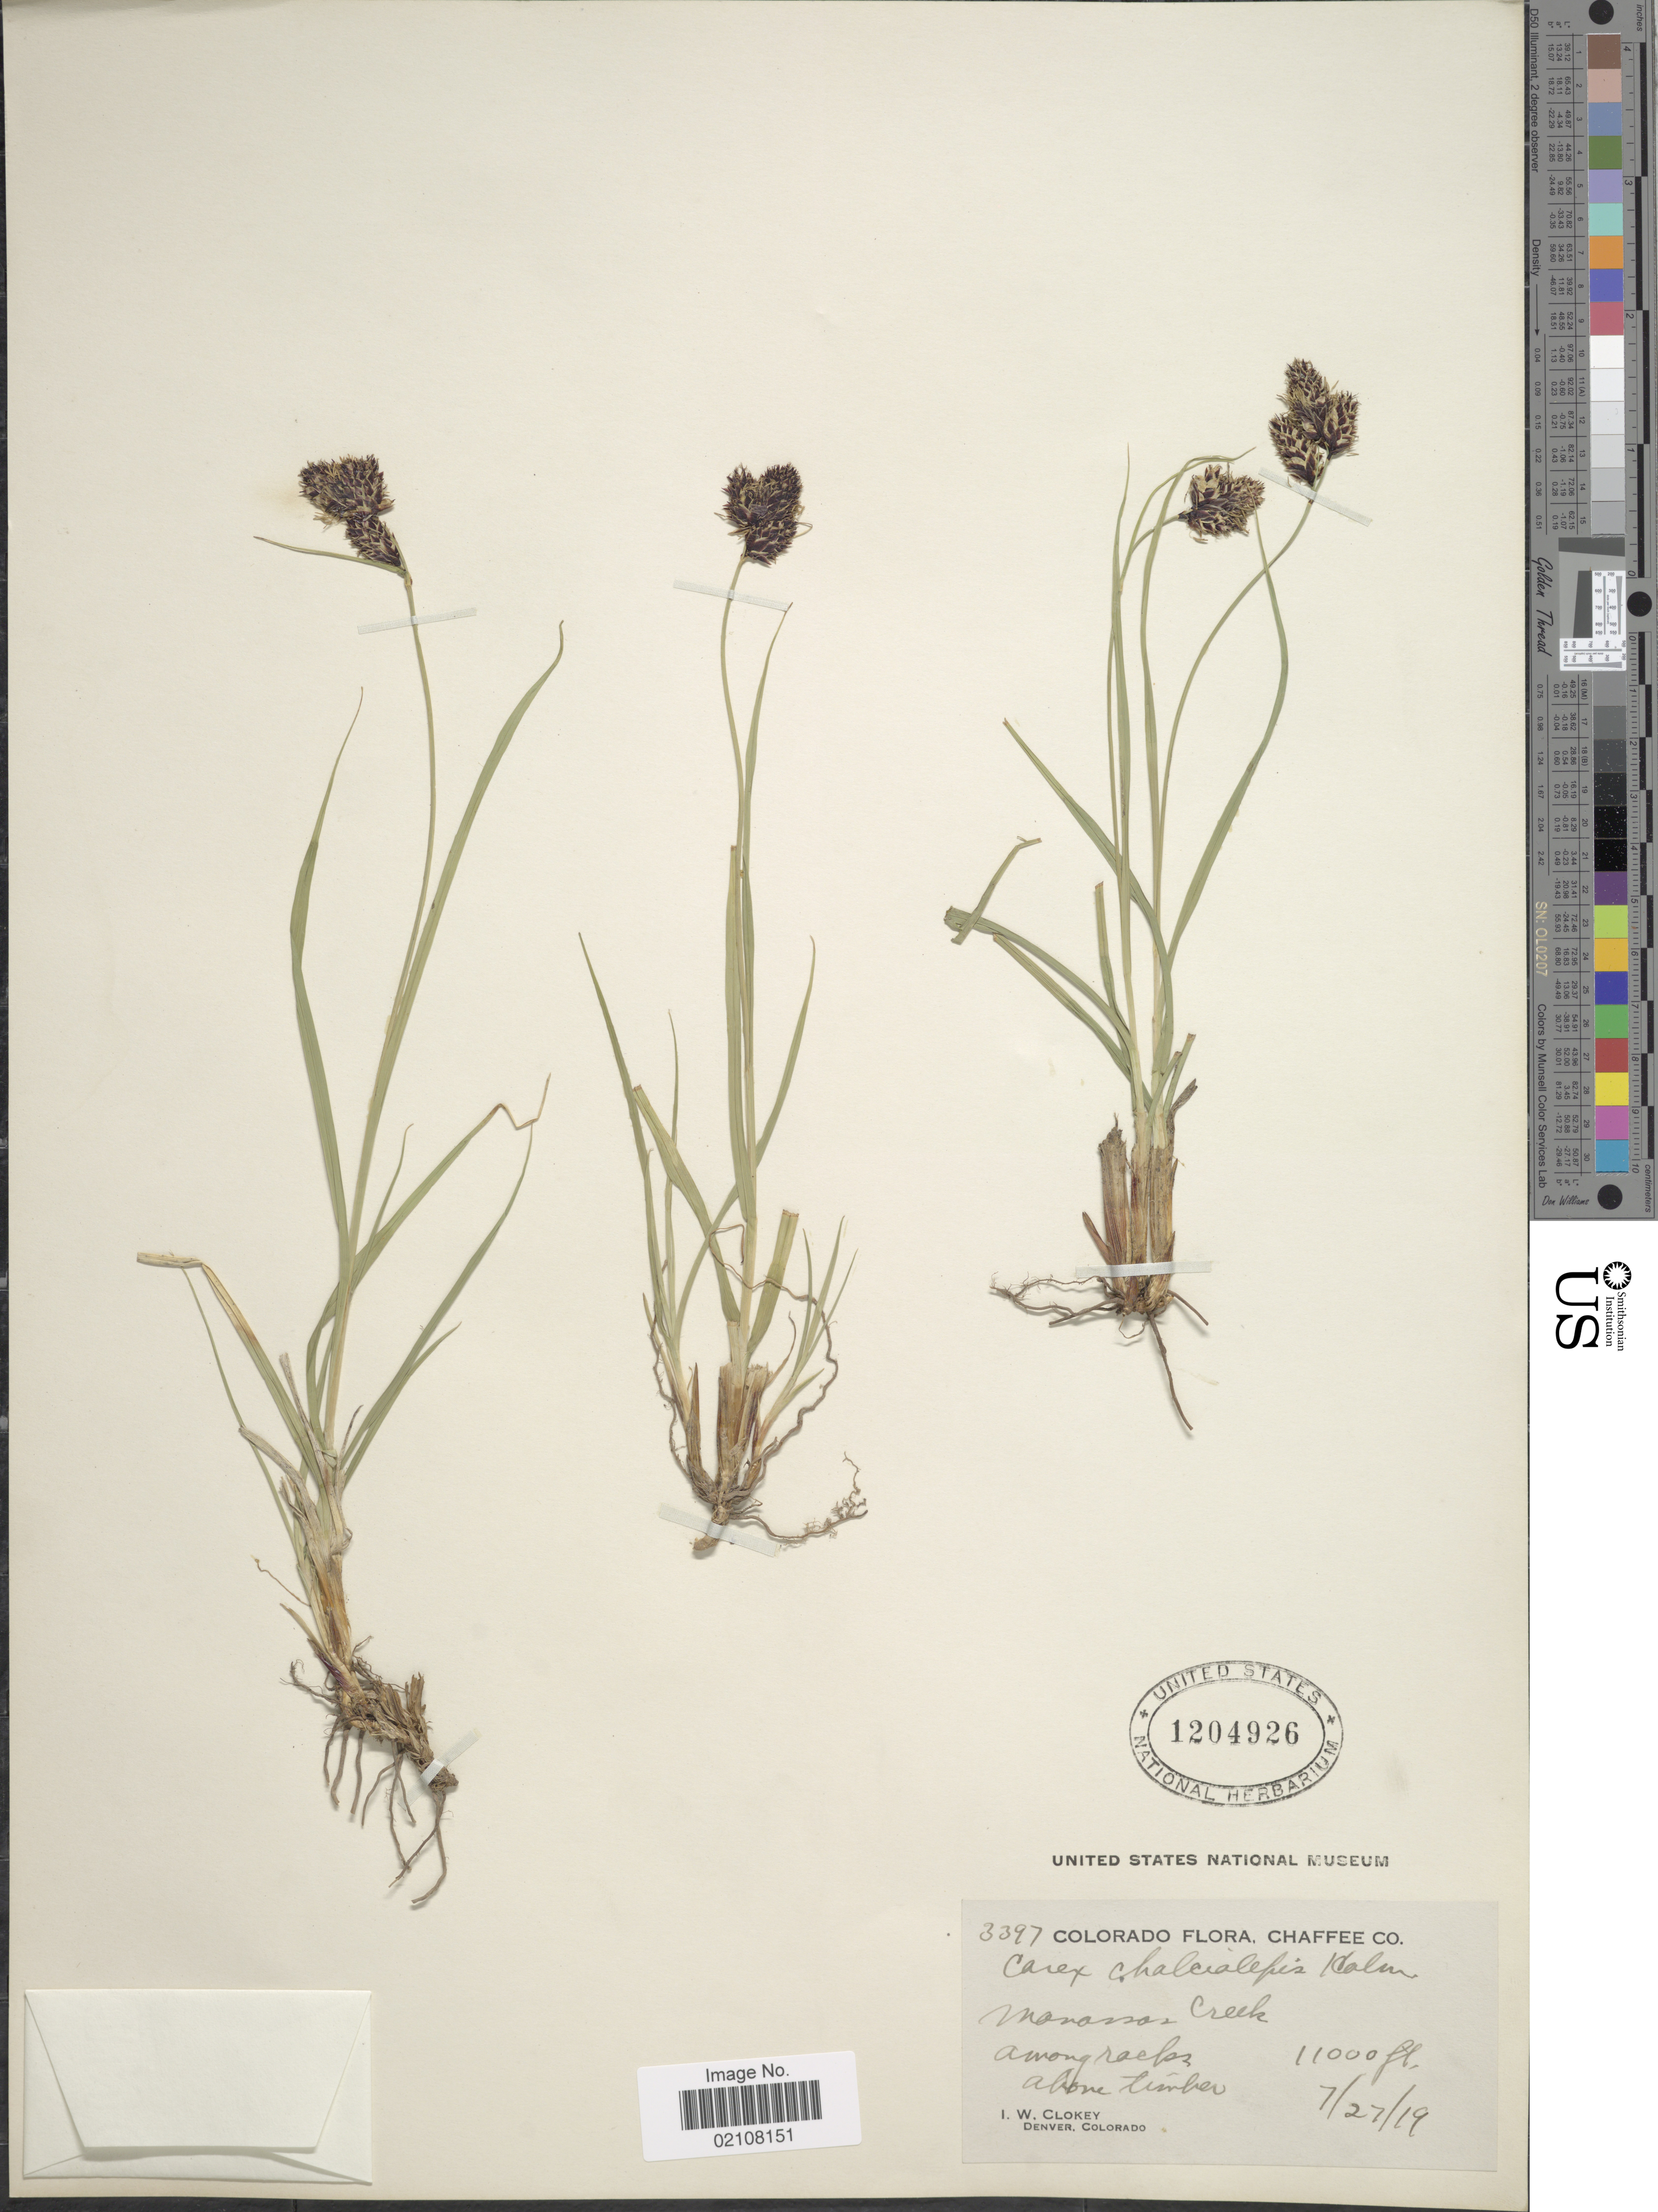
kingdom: Plantae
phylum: Tracheophyta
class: Liliopsida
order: Poales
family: Cyperaceae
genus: Carex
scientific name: Carex chalciolepis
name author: Holm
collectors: I. W. Clokey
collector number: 3397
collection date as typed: Transcribed d/m/y: 27/7/19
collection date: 1919-07-27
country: United States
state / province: Colorado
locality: Monomas Creek, among rocks, above timber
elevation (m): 3353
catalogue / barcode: US 1204926